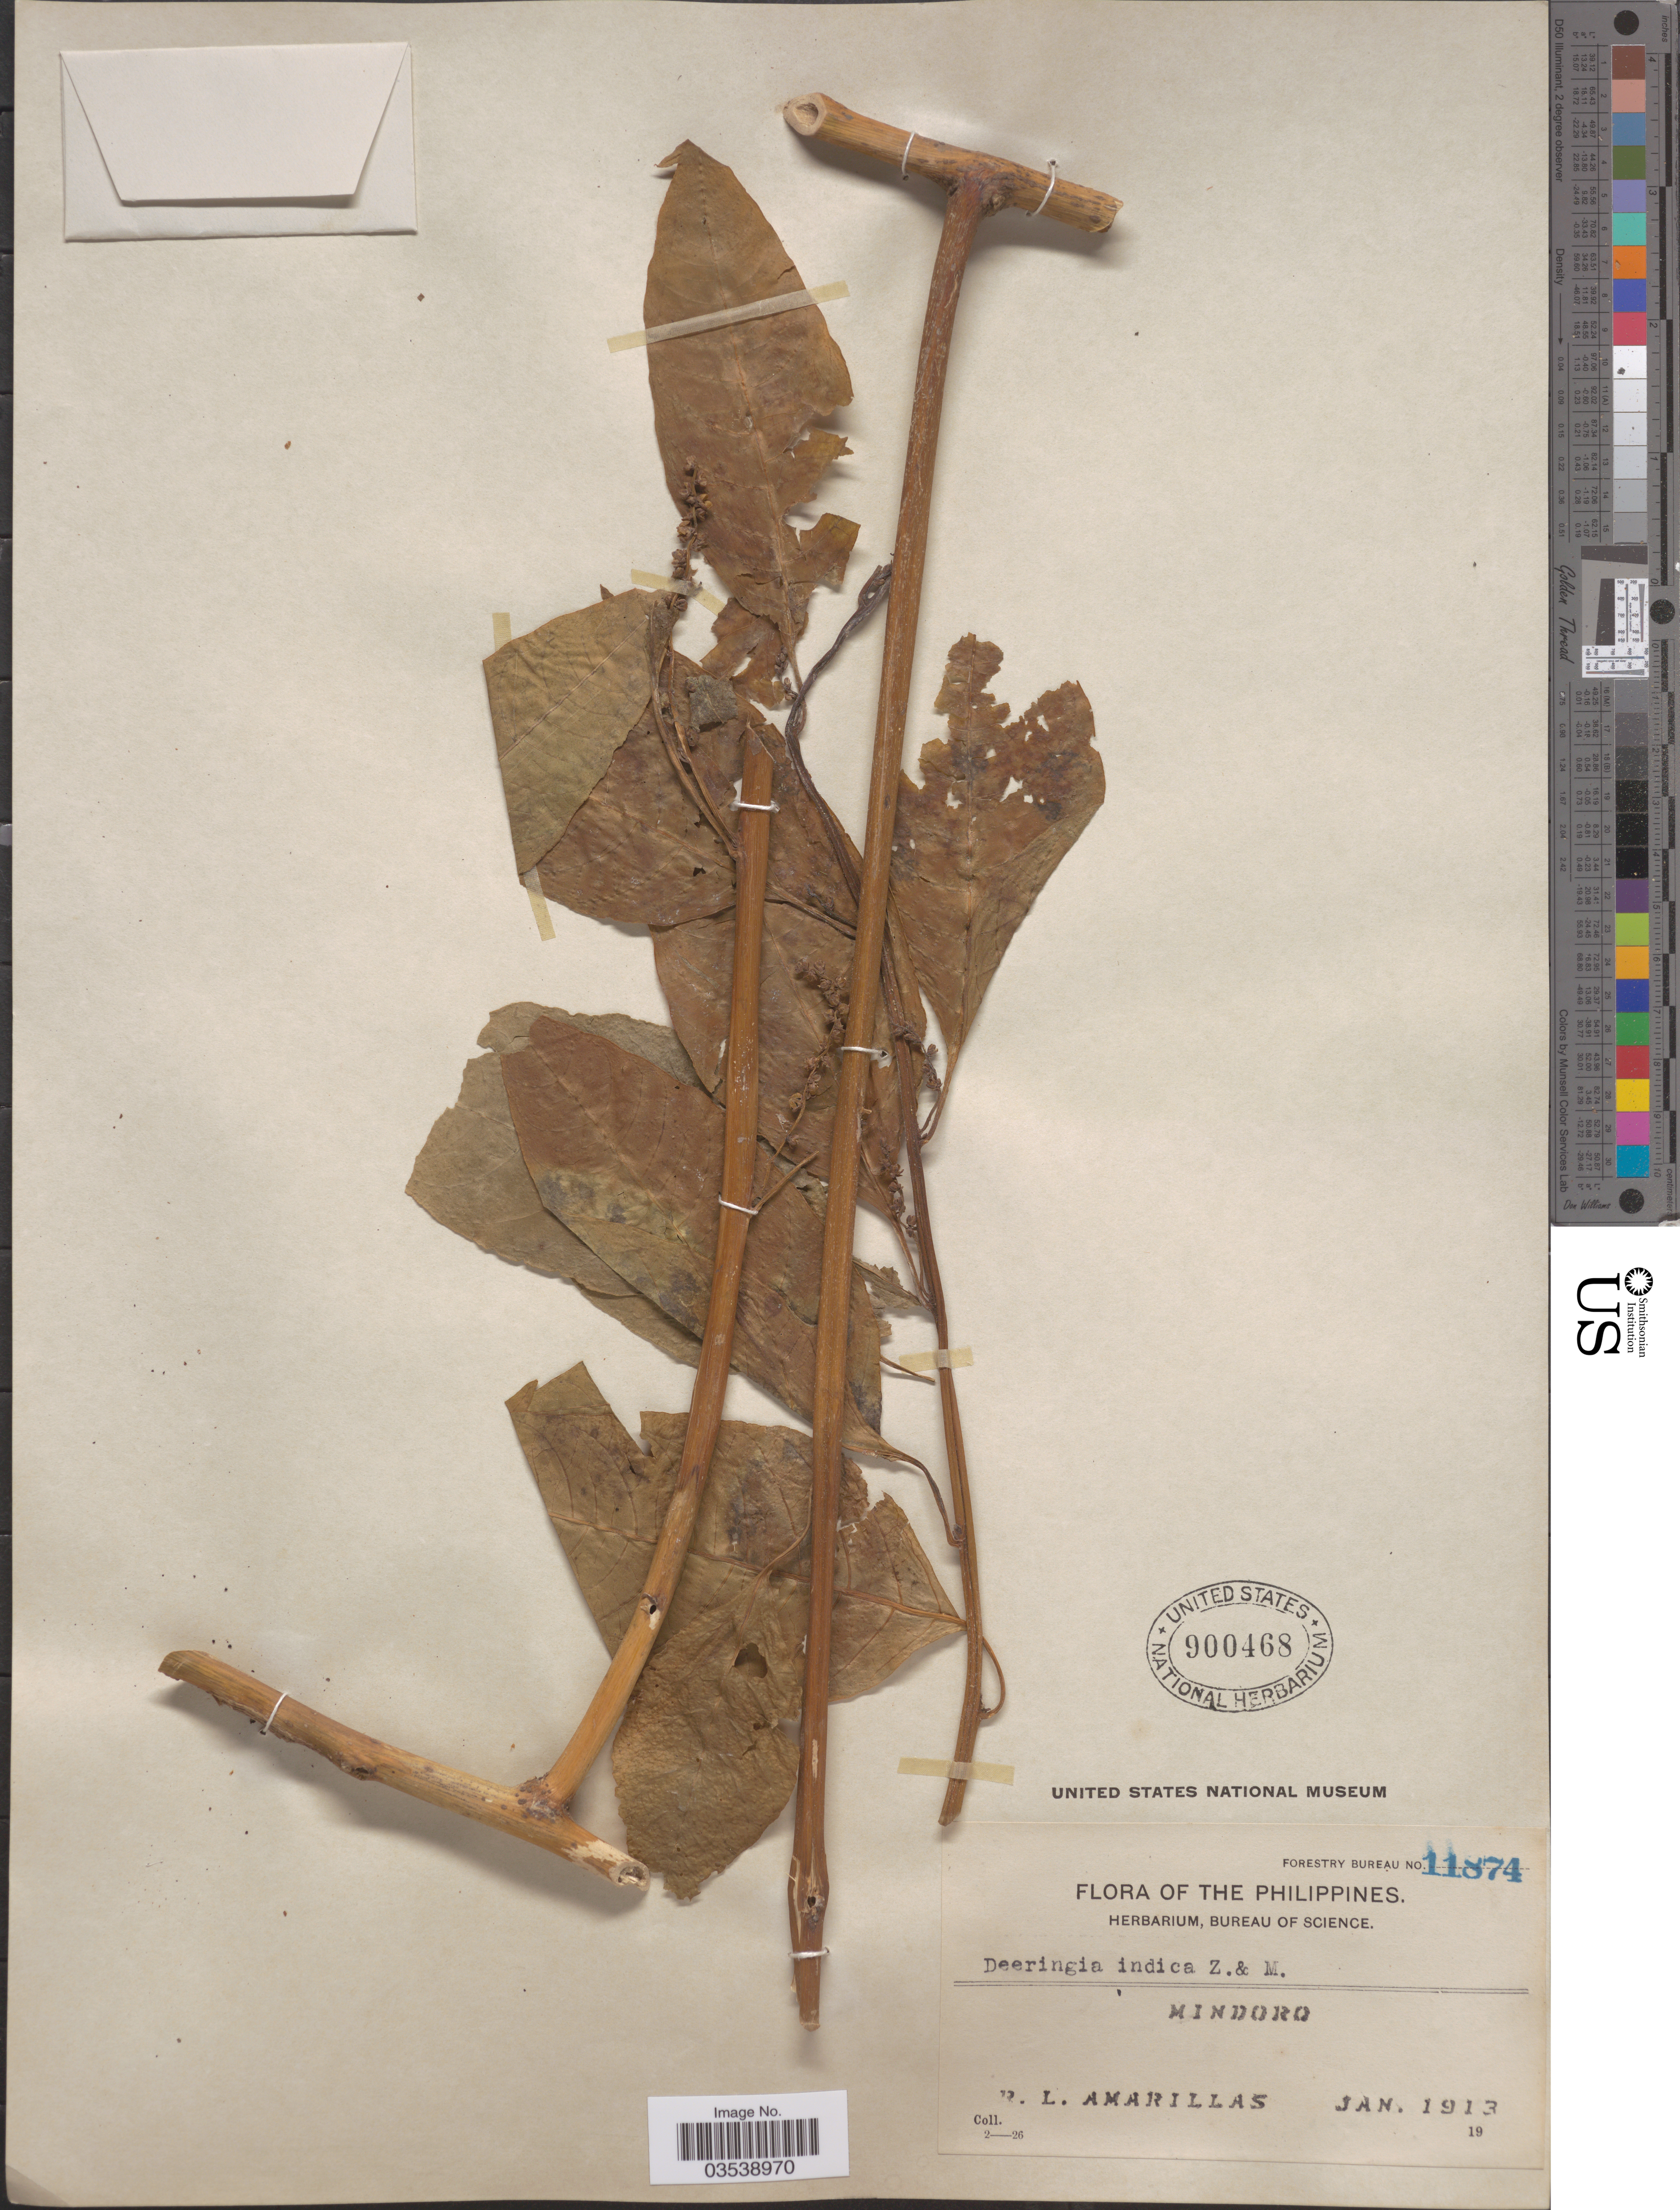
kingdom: Plantae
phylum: Tracheophyta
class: Magnoliopsida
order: Caryophyllales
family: Amaranthaceae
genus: Deeringia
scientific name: Deeringia polysperma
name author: (Roxb.) Moq.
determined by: Strong, Mark T., (BOT), Smithsonian Institution - National Museum of Natural History (UNITED STATES)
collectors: R. Amarillas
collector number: Forestry Bureau 11874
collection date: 1913-01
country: Philippines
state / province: Mimaropa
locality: Mindoro.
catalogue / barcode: US 900468